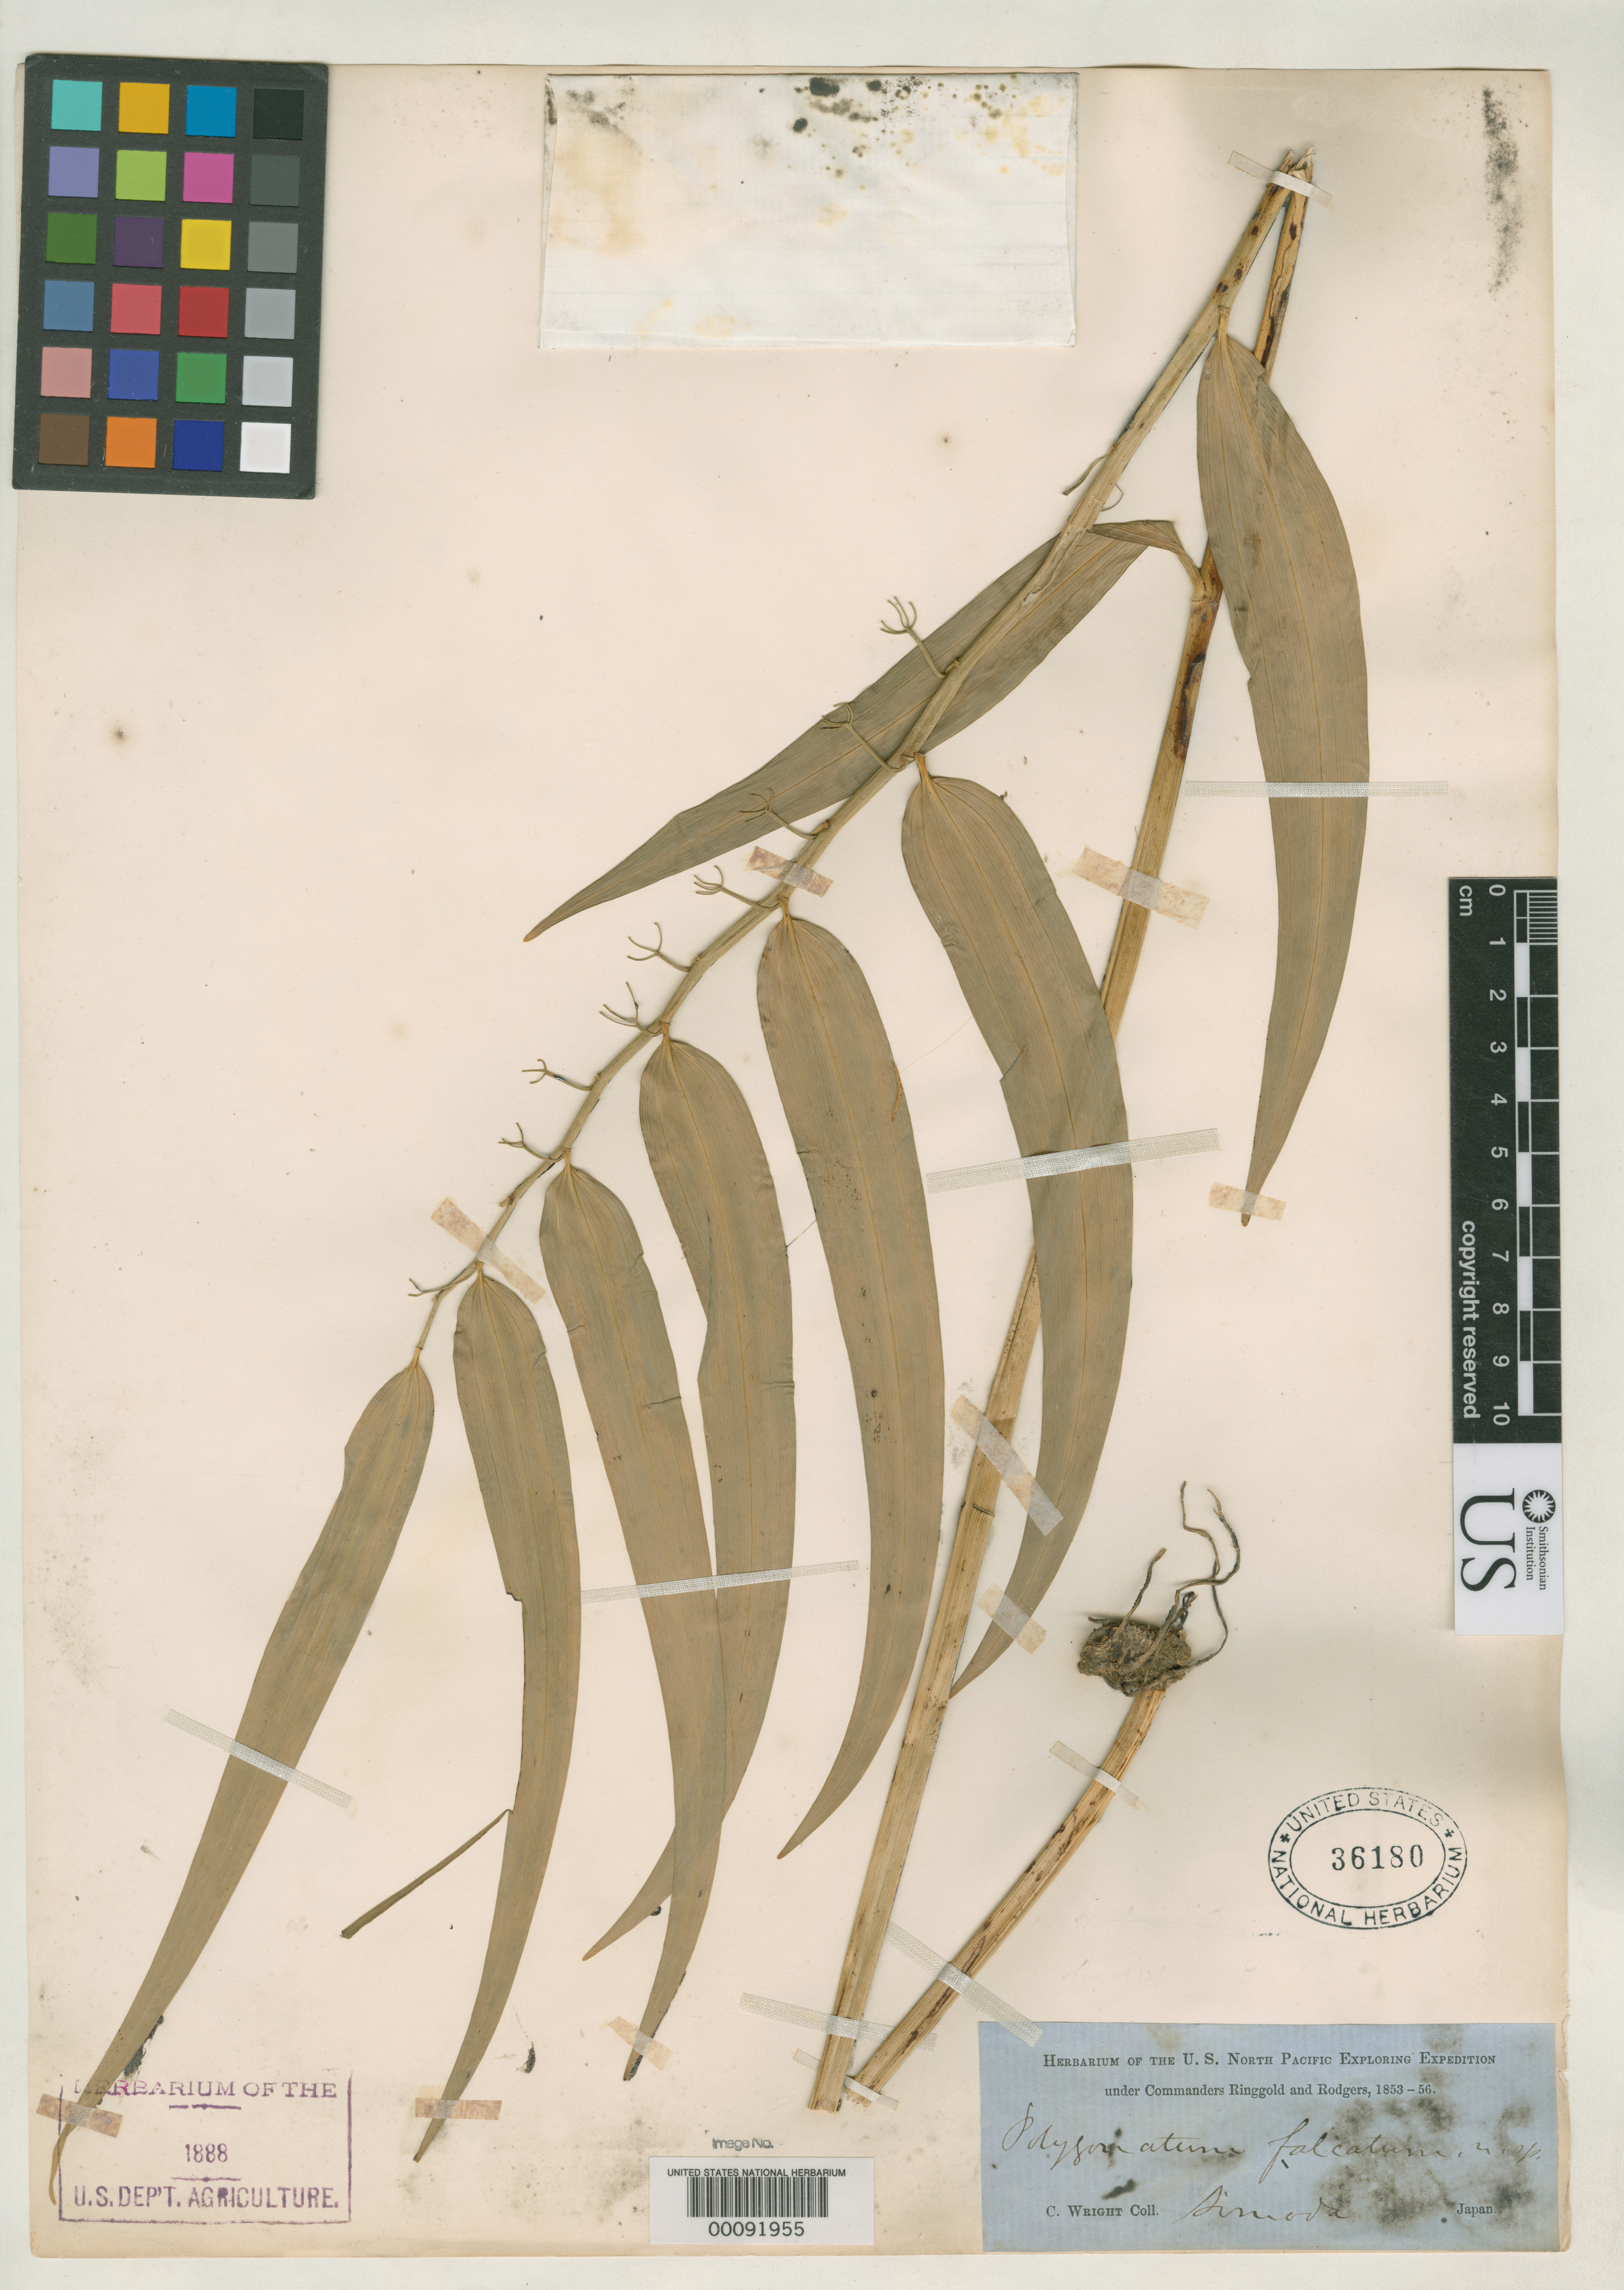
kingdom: Plantae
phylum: Tracheophyta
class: Liliopsida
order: Asparagales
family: Asparagaceae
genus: Polygonatum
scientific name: Polygonatum falcatum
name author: A. Gray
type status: Type Collection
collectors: C. Wright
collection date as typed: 1853 to -- --- 1856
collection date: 1853/1856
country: Japan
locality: Sinode.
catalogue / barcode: US 36180